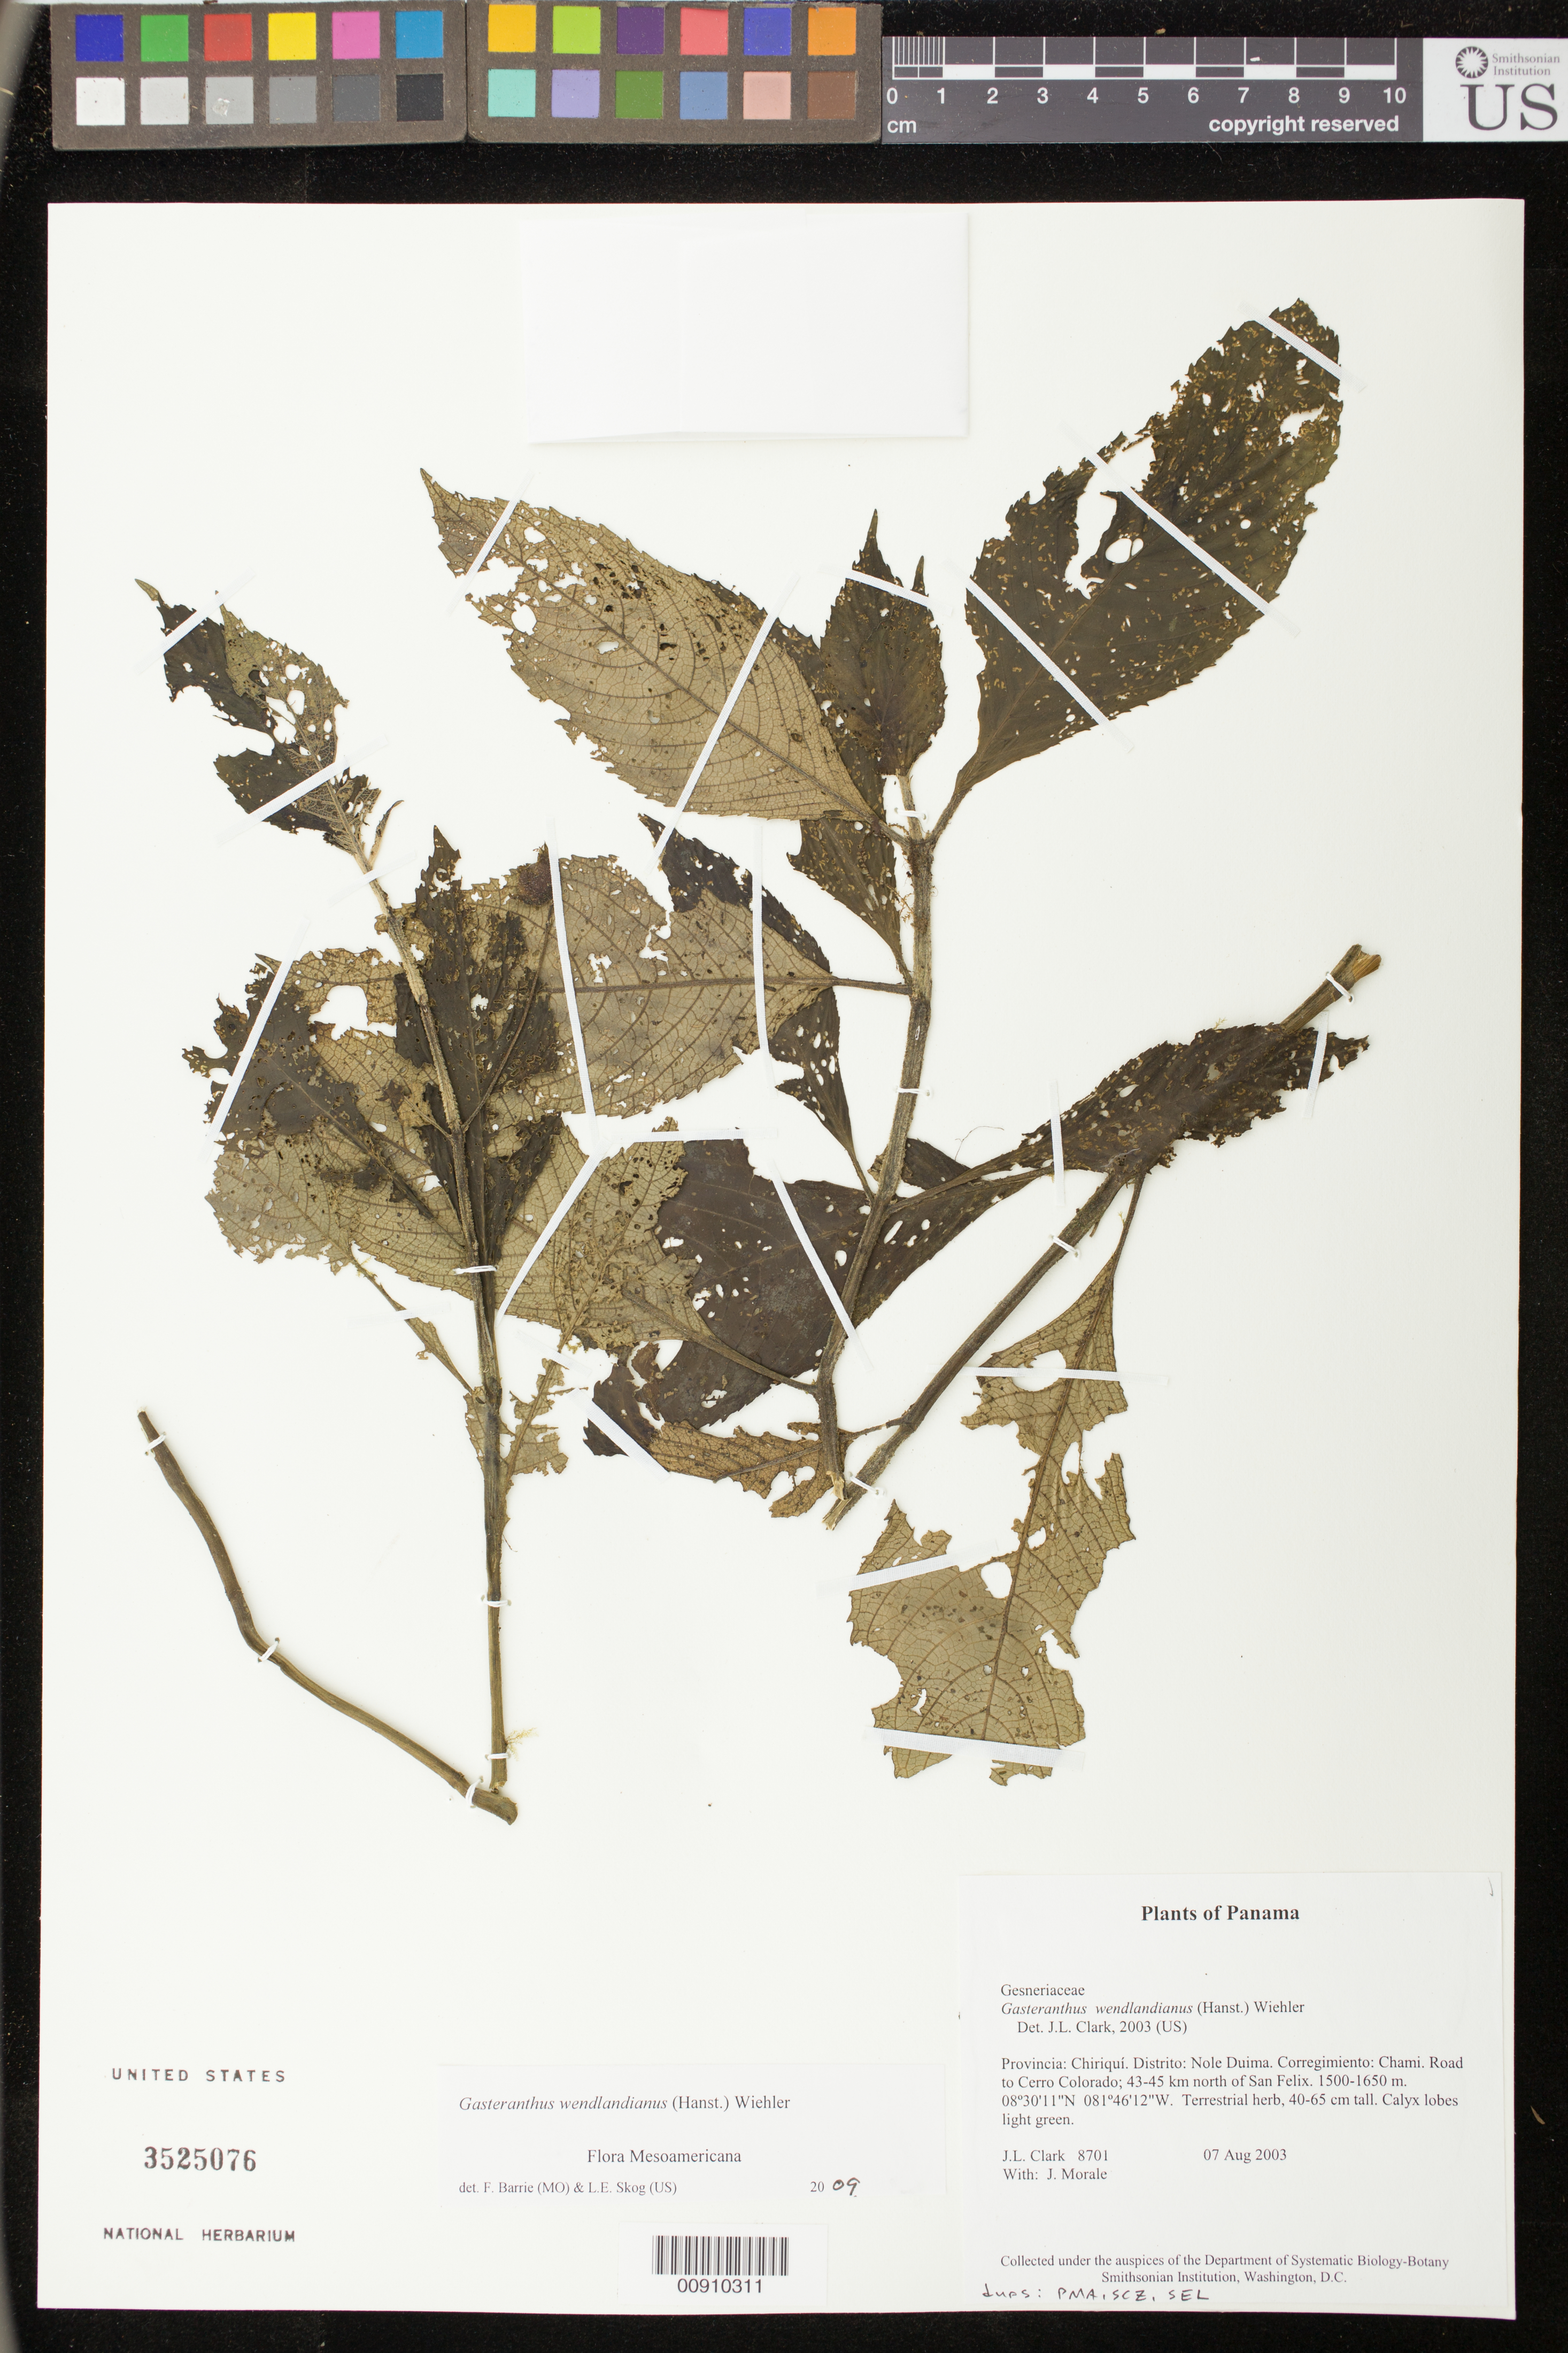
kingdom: Plantae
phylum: Tracheophyta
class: Magnoliopsida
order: Lamiales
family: Gesneriaceae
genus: Gasteranthus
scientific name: Gasteranthus wendlandianus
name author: (Hanst.) Wiehler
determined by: Clark, J. L., (SEL), The Marie Selby Botanical Garden (UNITED STATES)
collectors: J. L. Clark & J. Morale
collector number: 8701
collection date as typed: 07 Aug 2003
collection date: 2003-08-07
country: Panama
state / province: Chiriquí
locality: Nole Duima. Corregimiento: Chami. Road to Cerro Colorado; 43-45 km north of San Felix.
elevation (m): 1500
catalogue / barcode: US 3525076